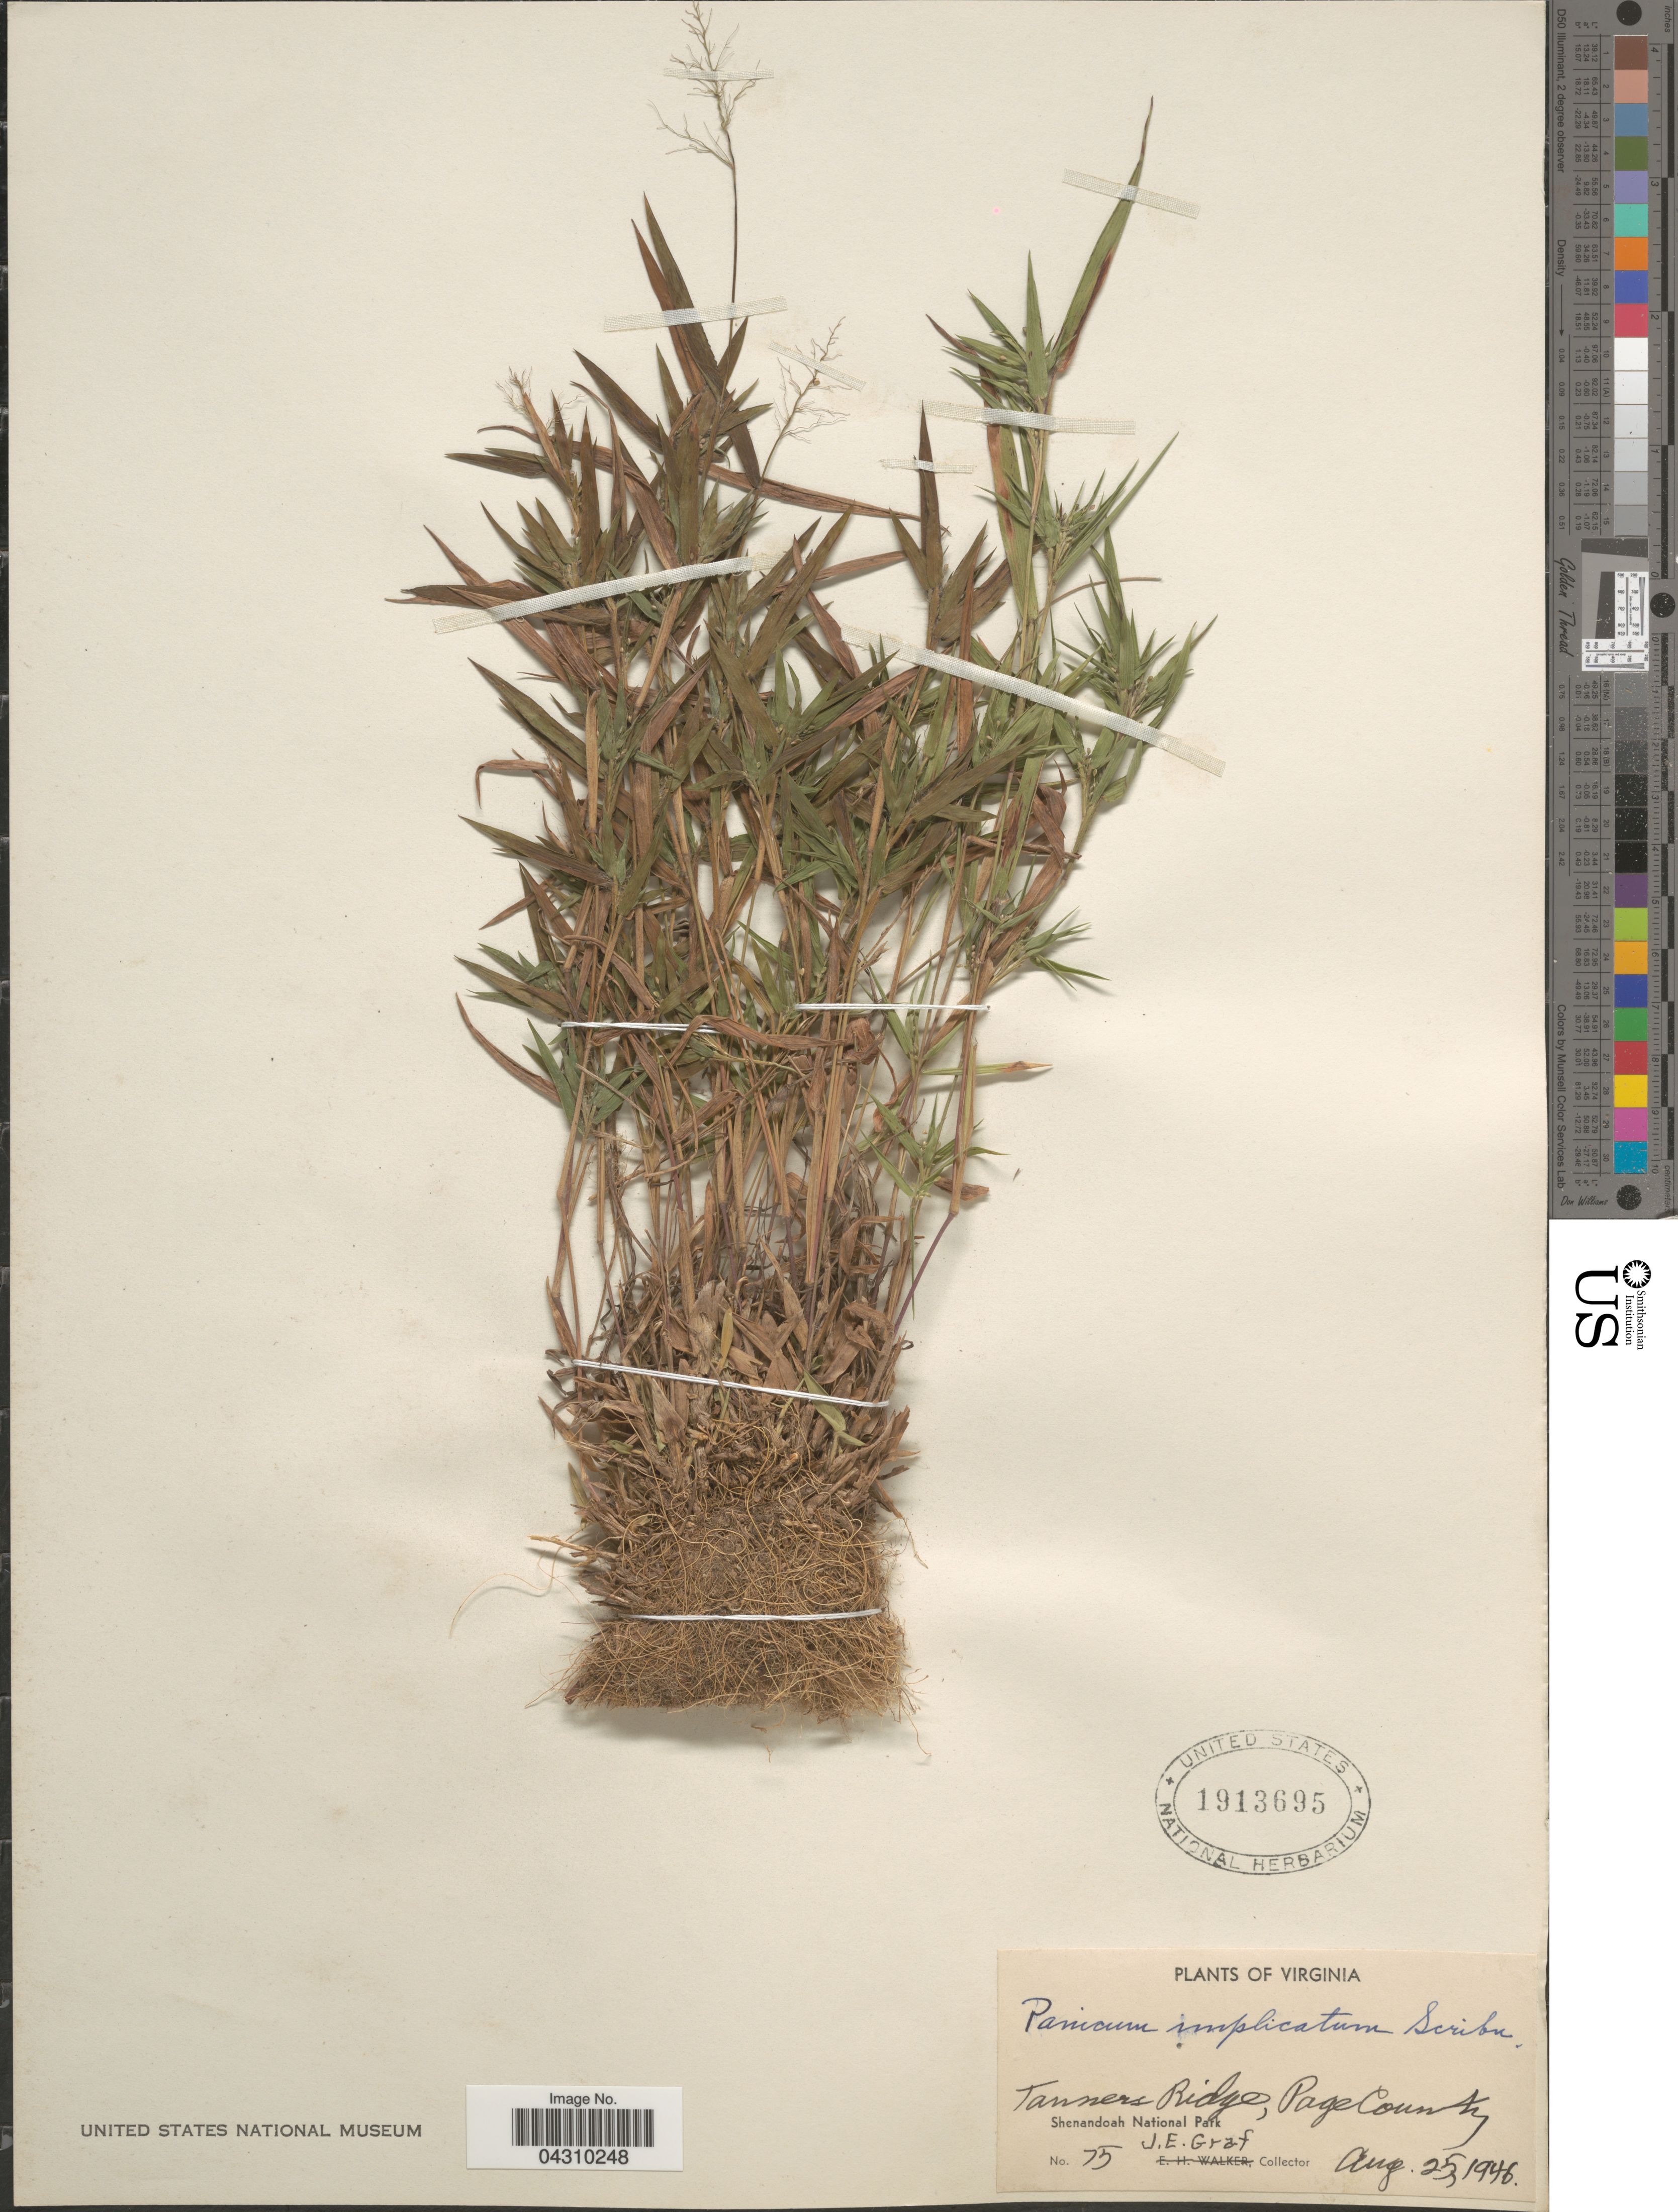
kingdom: Plantae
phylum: Tracheophyta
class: Liliopsida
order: Poales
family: Poaceae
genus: Dichanthelium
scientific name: Dichanthelium acuminatum var. acuminatum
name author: (Sw.) Gould & C.A. Clark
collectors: J. Graf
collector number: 75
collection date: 1946-08-25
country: United States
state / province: Virginia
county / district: Page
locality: Tanners Ridge, Page County. Shenandoah National Park.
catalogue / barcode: US 1913695